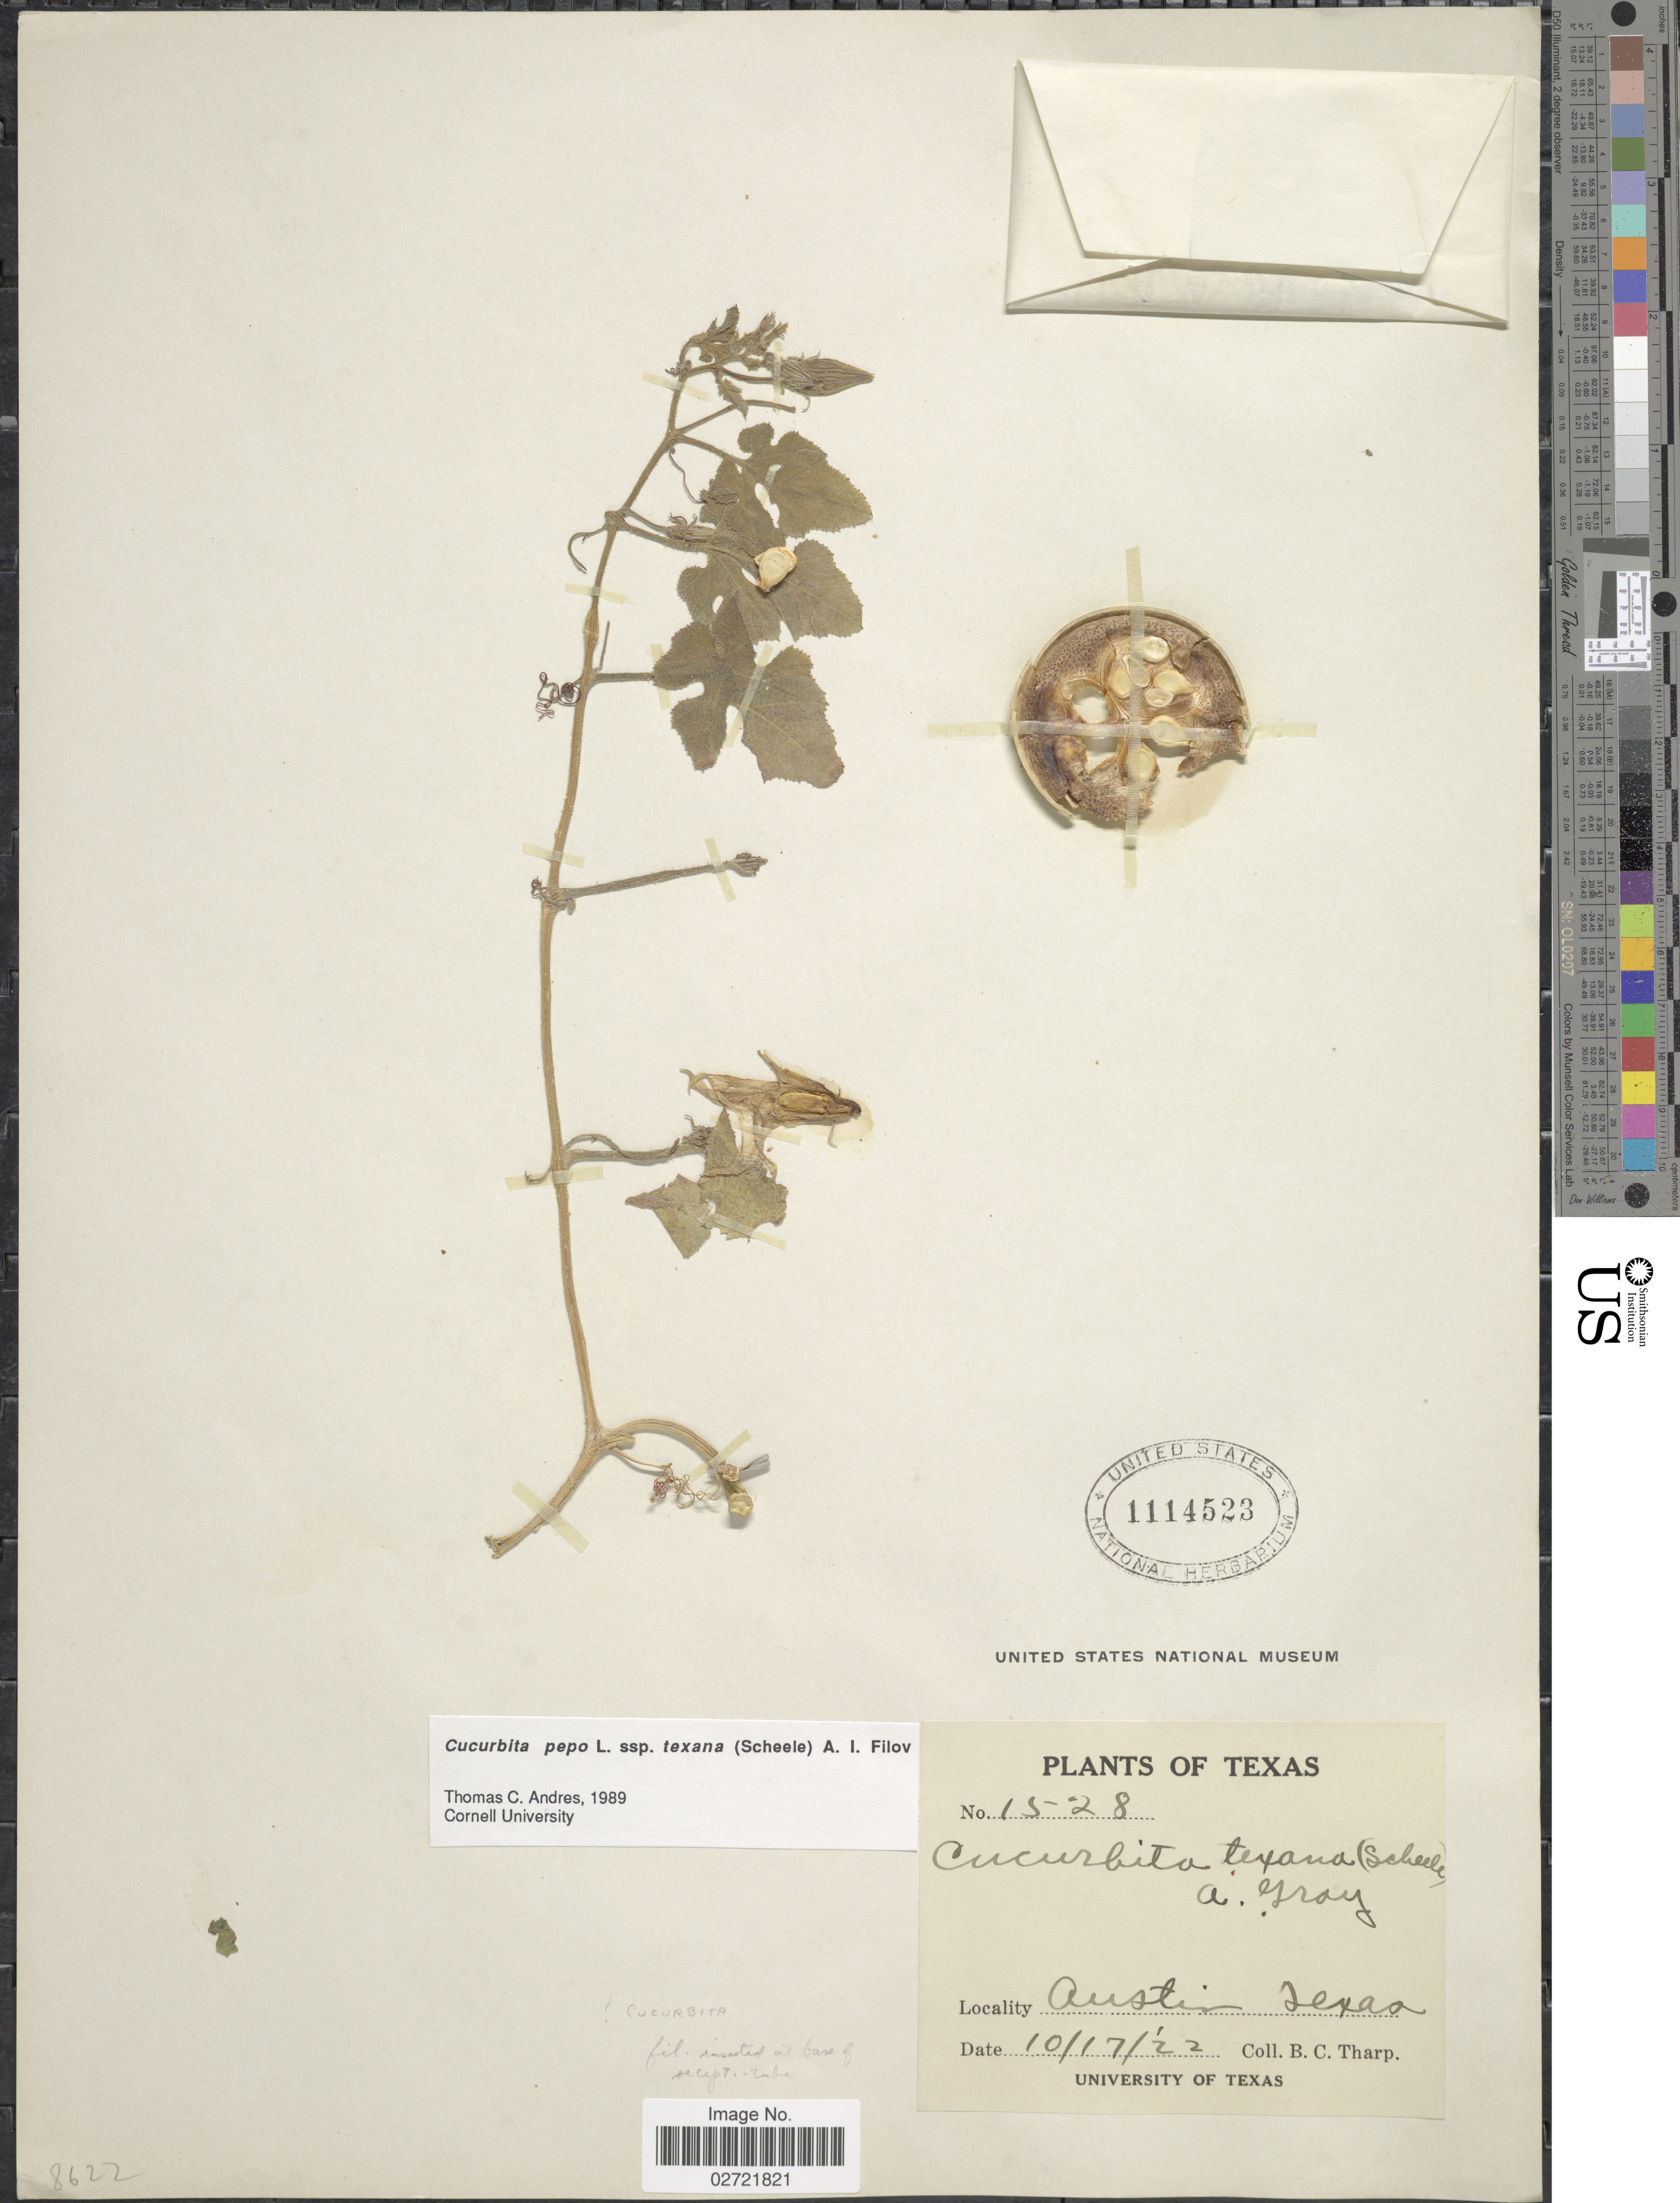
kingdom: Plantae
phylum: Tracheophyta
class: Magnoliopsida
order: Cucurbitales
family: Cucurbitaceae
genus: Cucurbita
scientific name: Cucurbita pepo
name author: L.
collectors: B. C. Tharp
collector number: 1528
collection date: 1922-10-17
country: United States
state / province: Texas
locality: Austin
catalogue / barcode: US 1114523